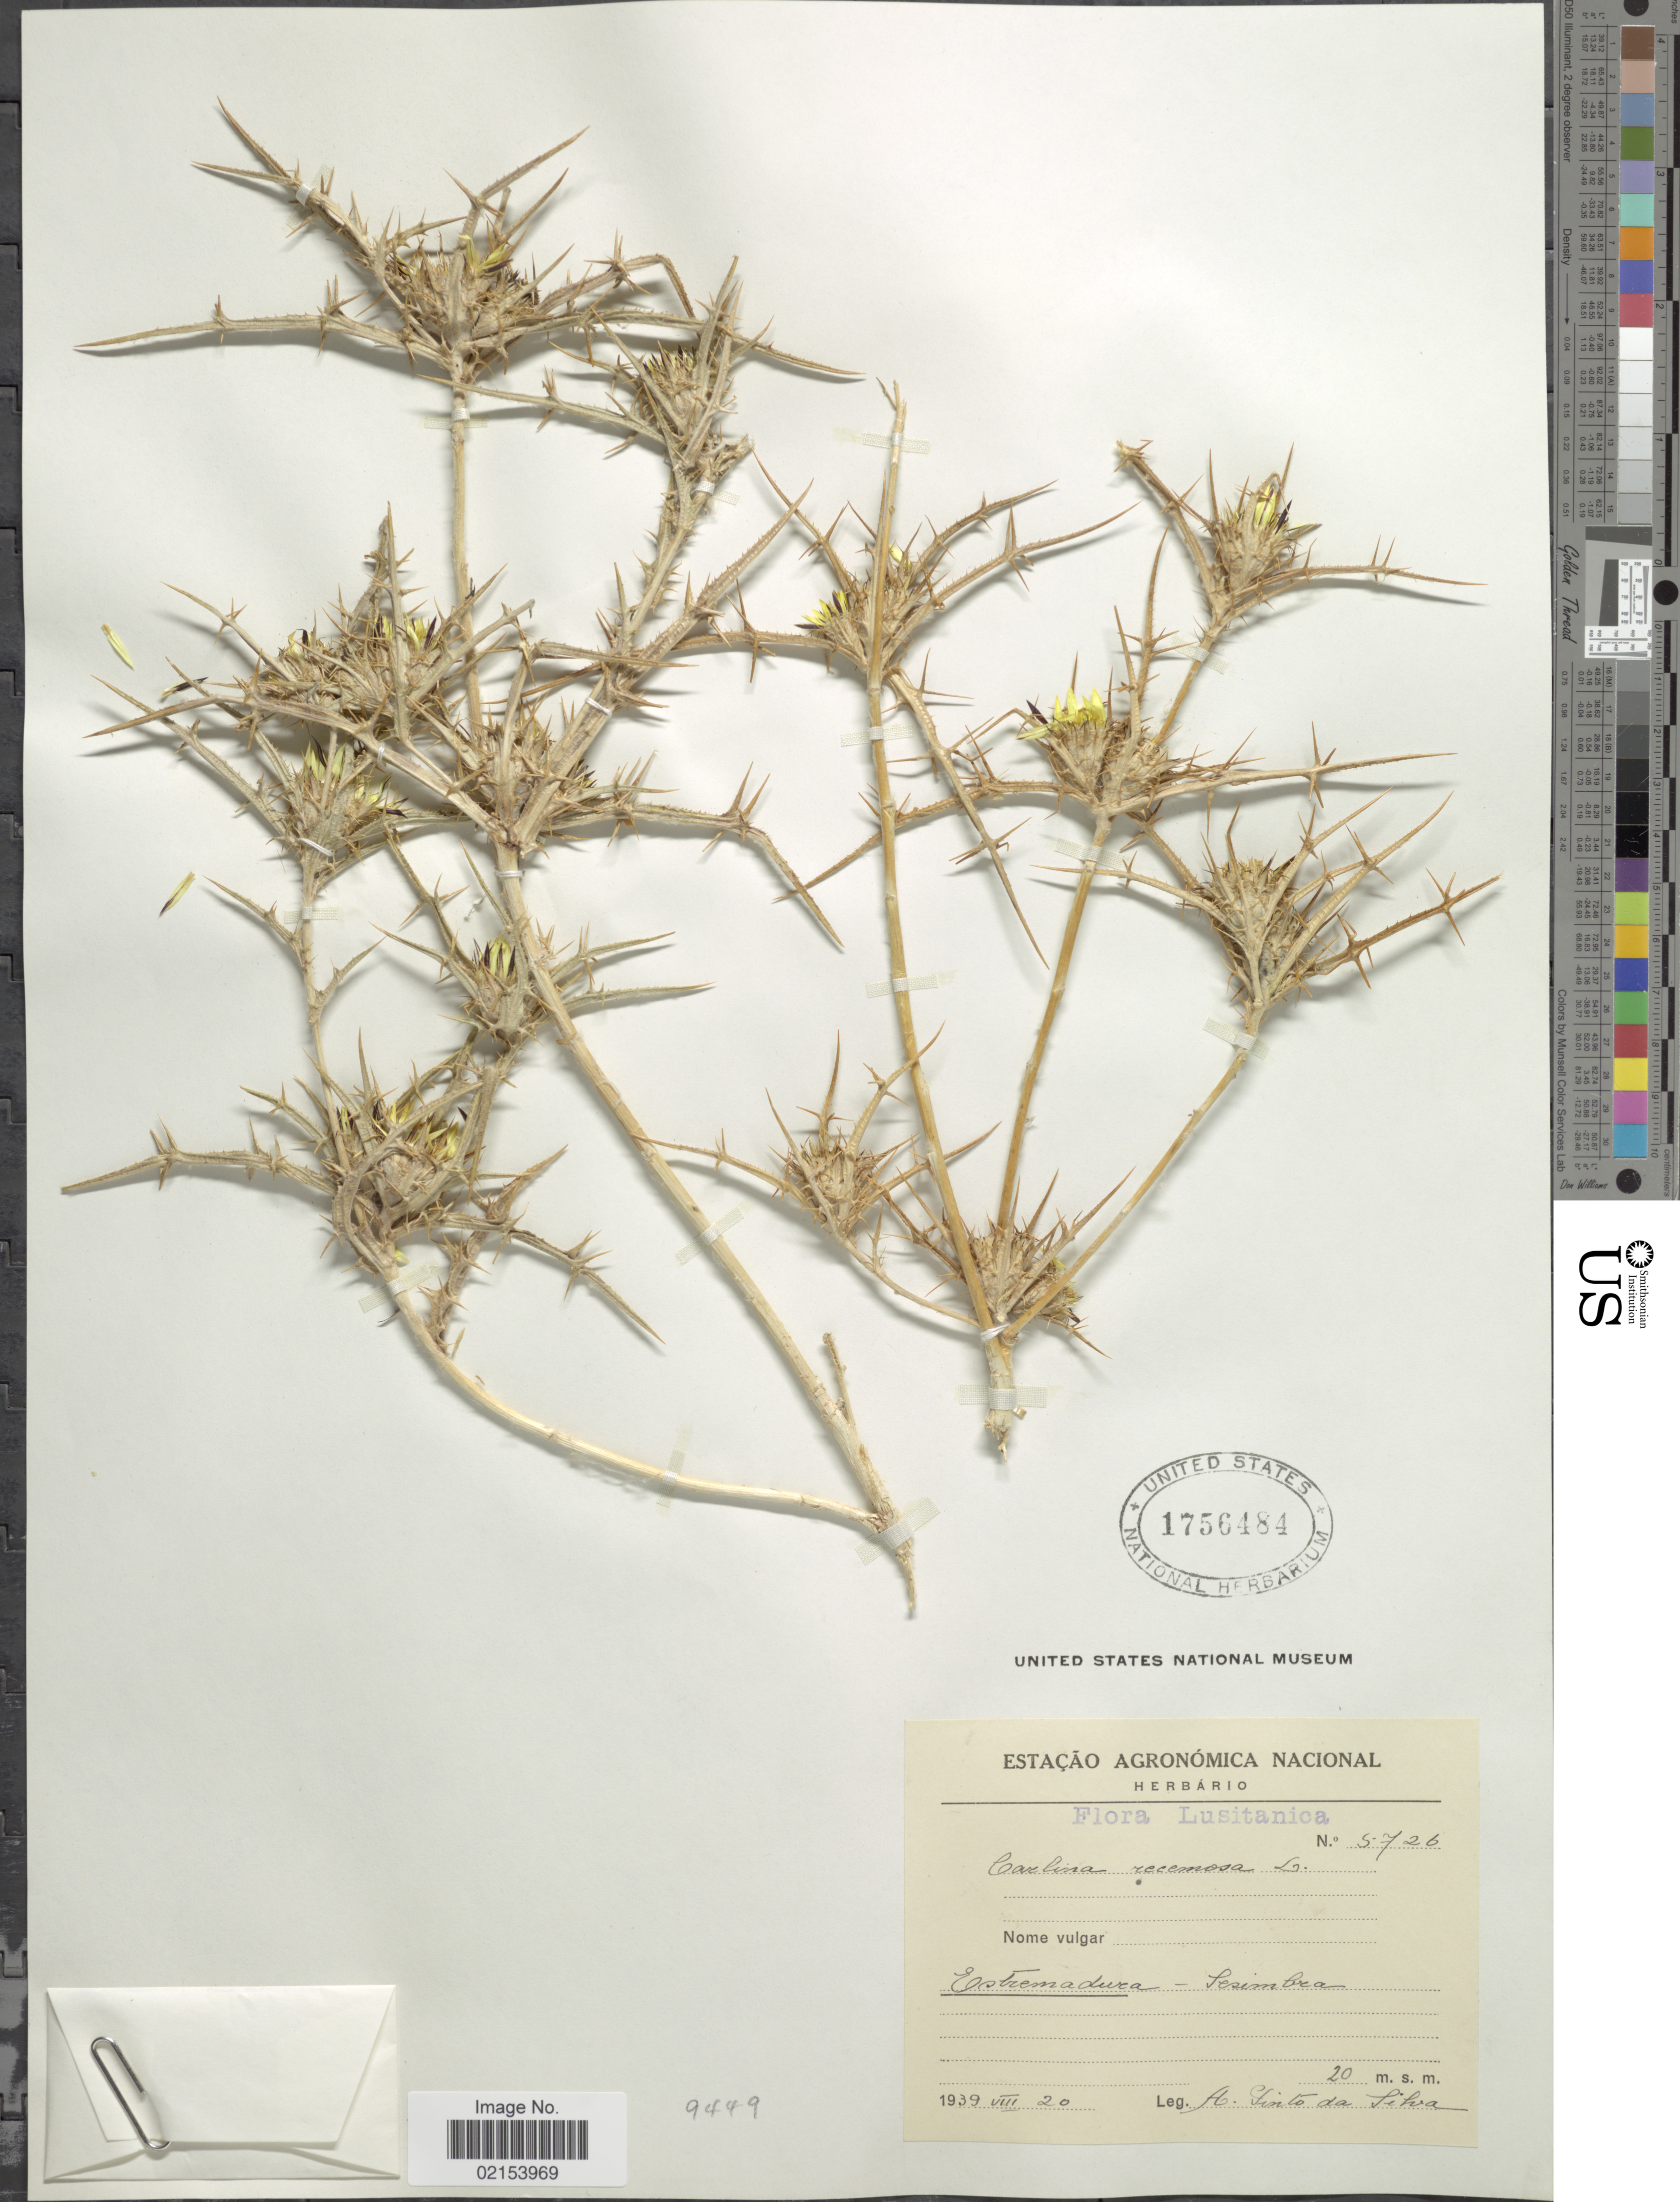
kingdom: Plantae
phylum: Tracheophyta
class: Magnoliopsida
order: Asterales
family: Asteraceae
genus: Carlina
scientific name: Carlina racemosa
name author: L.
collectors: A. Da Silva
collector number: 5726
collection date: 1939-08-20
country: Portugal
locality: Estremadura-Sesimbra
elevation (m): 20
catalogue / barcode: US 1756484